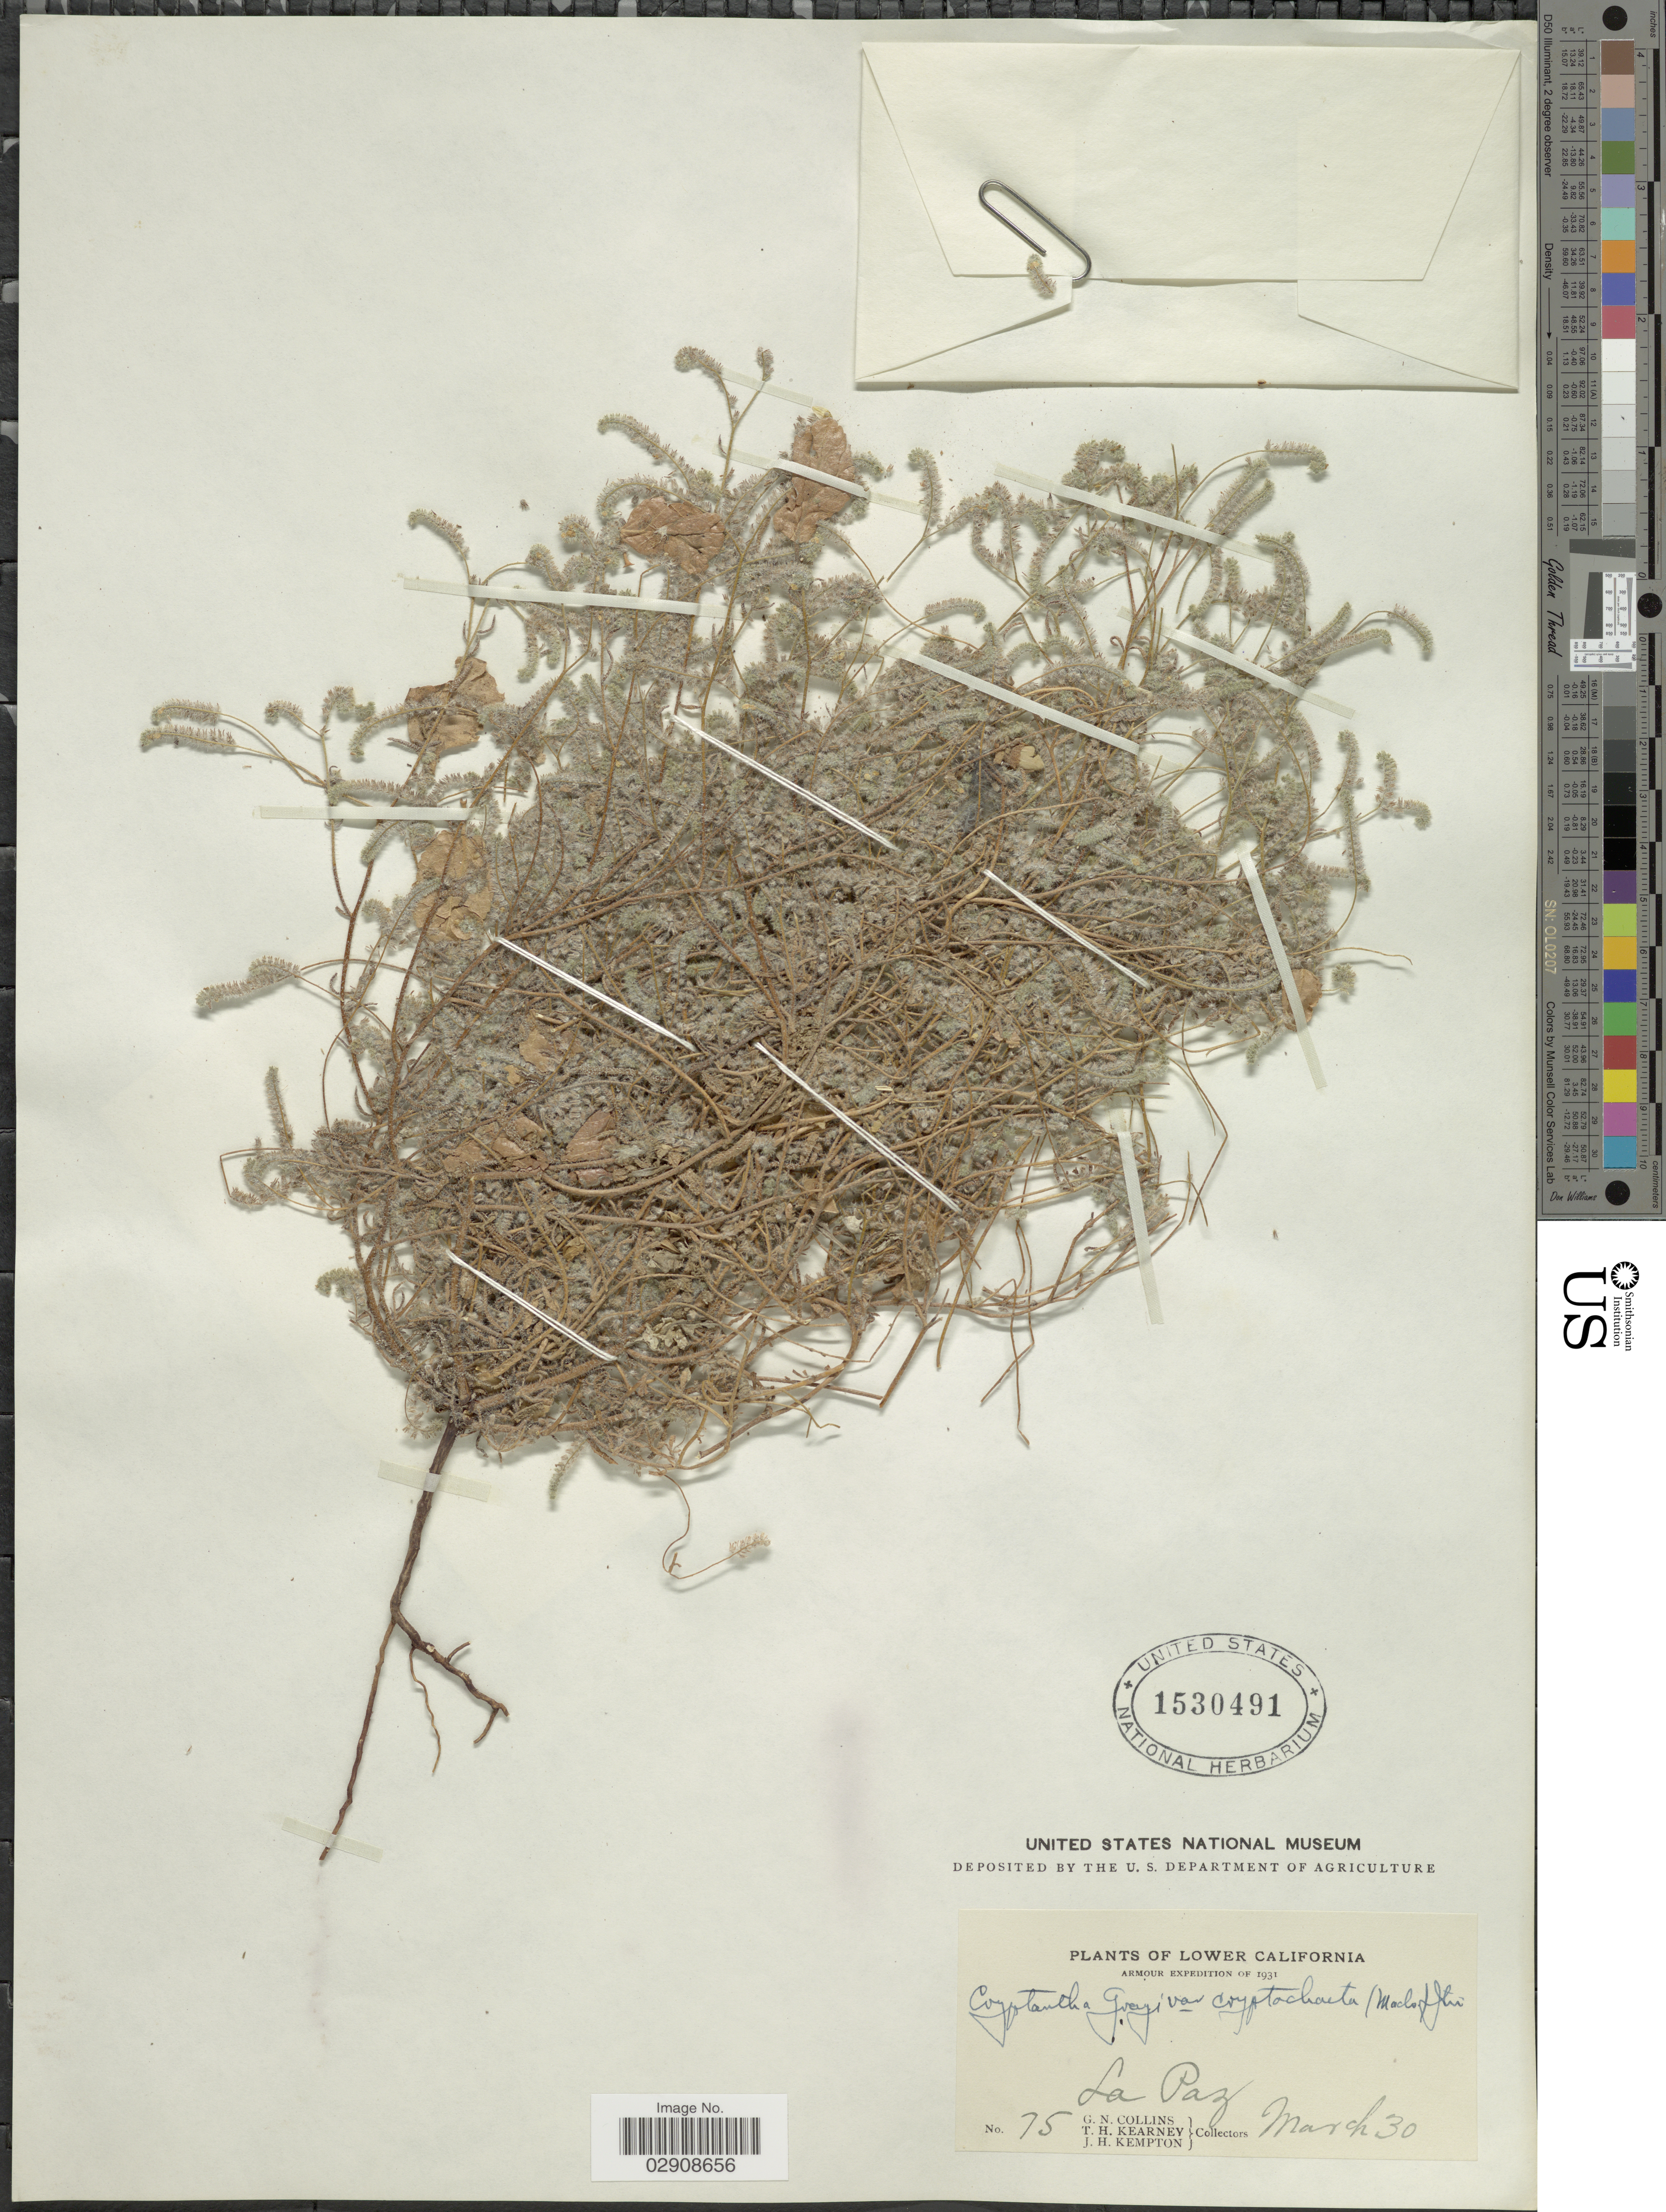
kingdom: Plantae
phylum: Tracheophyta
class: Magnoliopsida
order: Boraginales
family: Boraginaceae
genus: Cryptantha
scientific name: Cryptantha grayi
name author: (Vasey &) J.F. Macbr.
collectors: G. Collins, T. H. Kearney & J. H. Kempton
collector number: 75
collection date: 1931-03-30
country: Mexico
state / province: Baja California Sur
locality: Lower California. La Paz.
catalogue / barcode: US 1530491